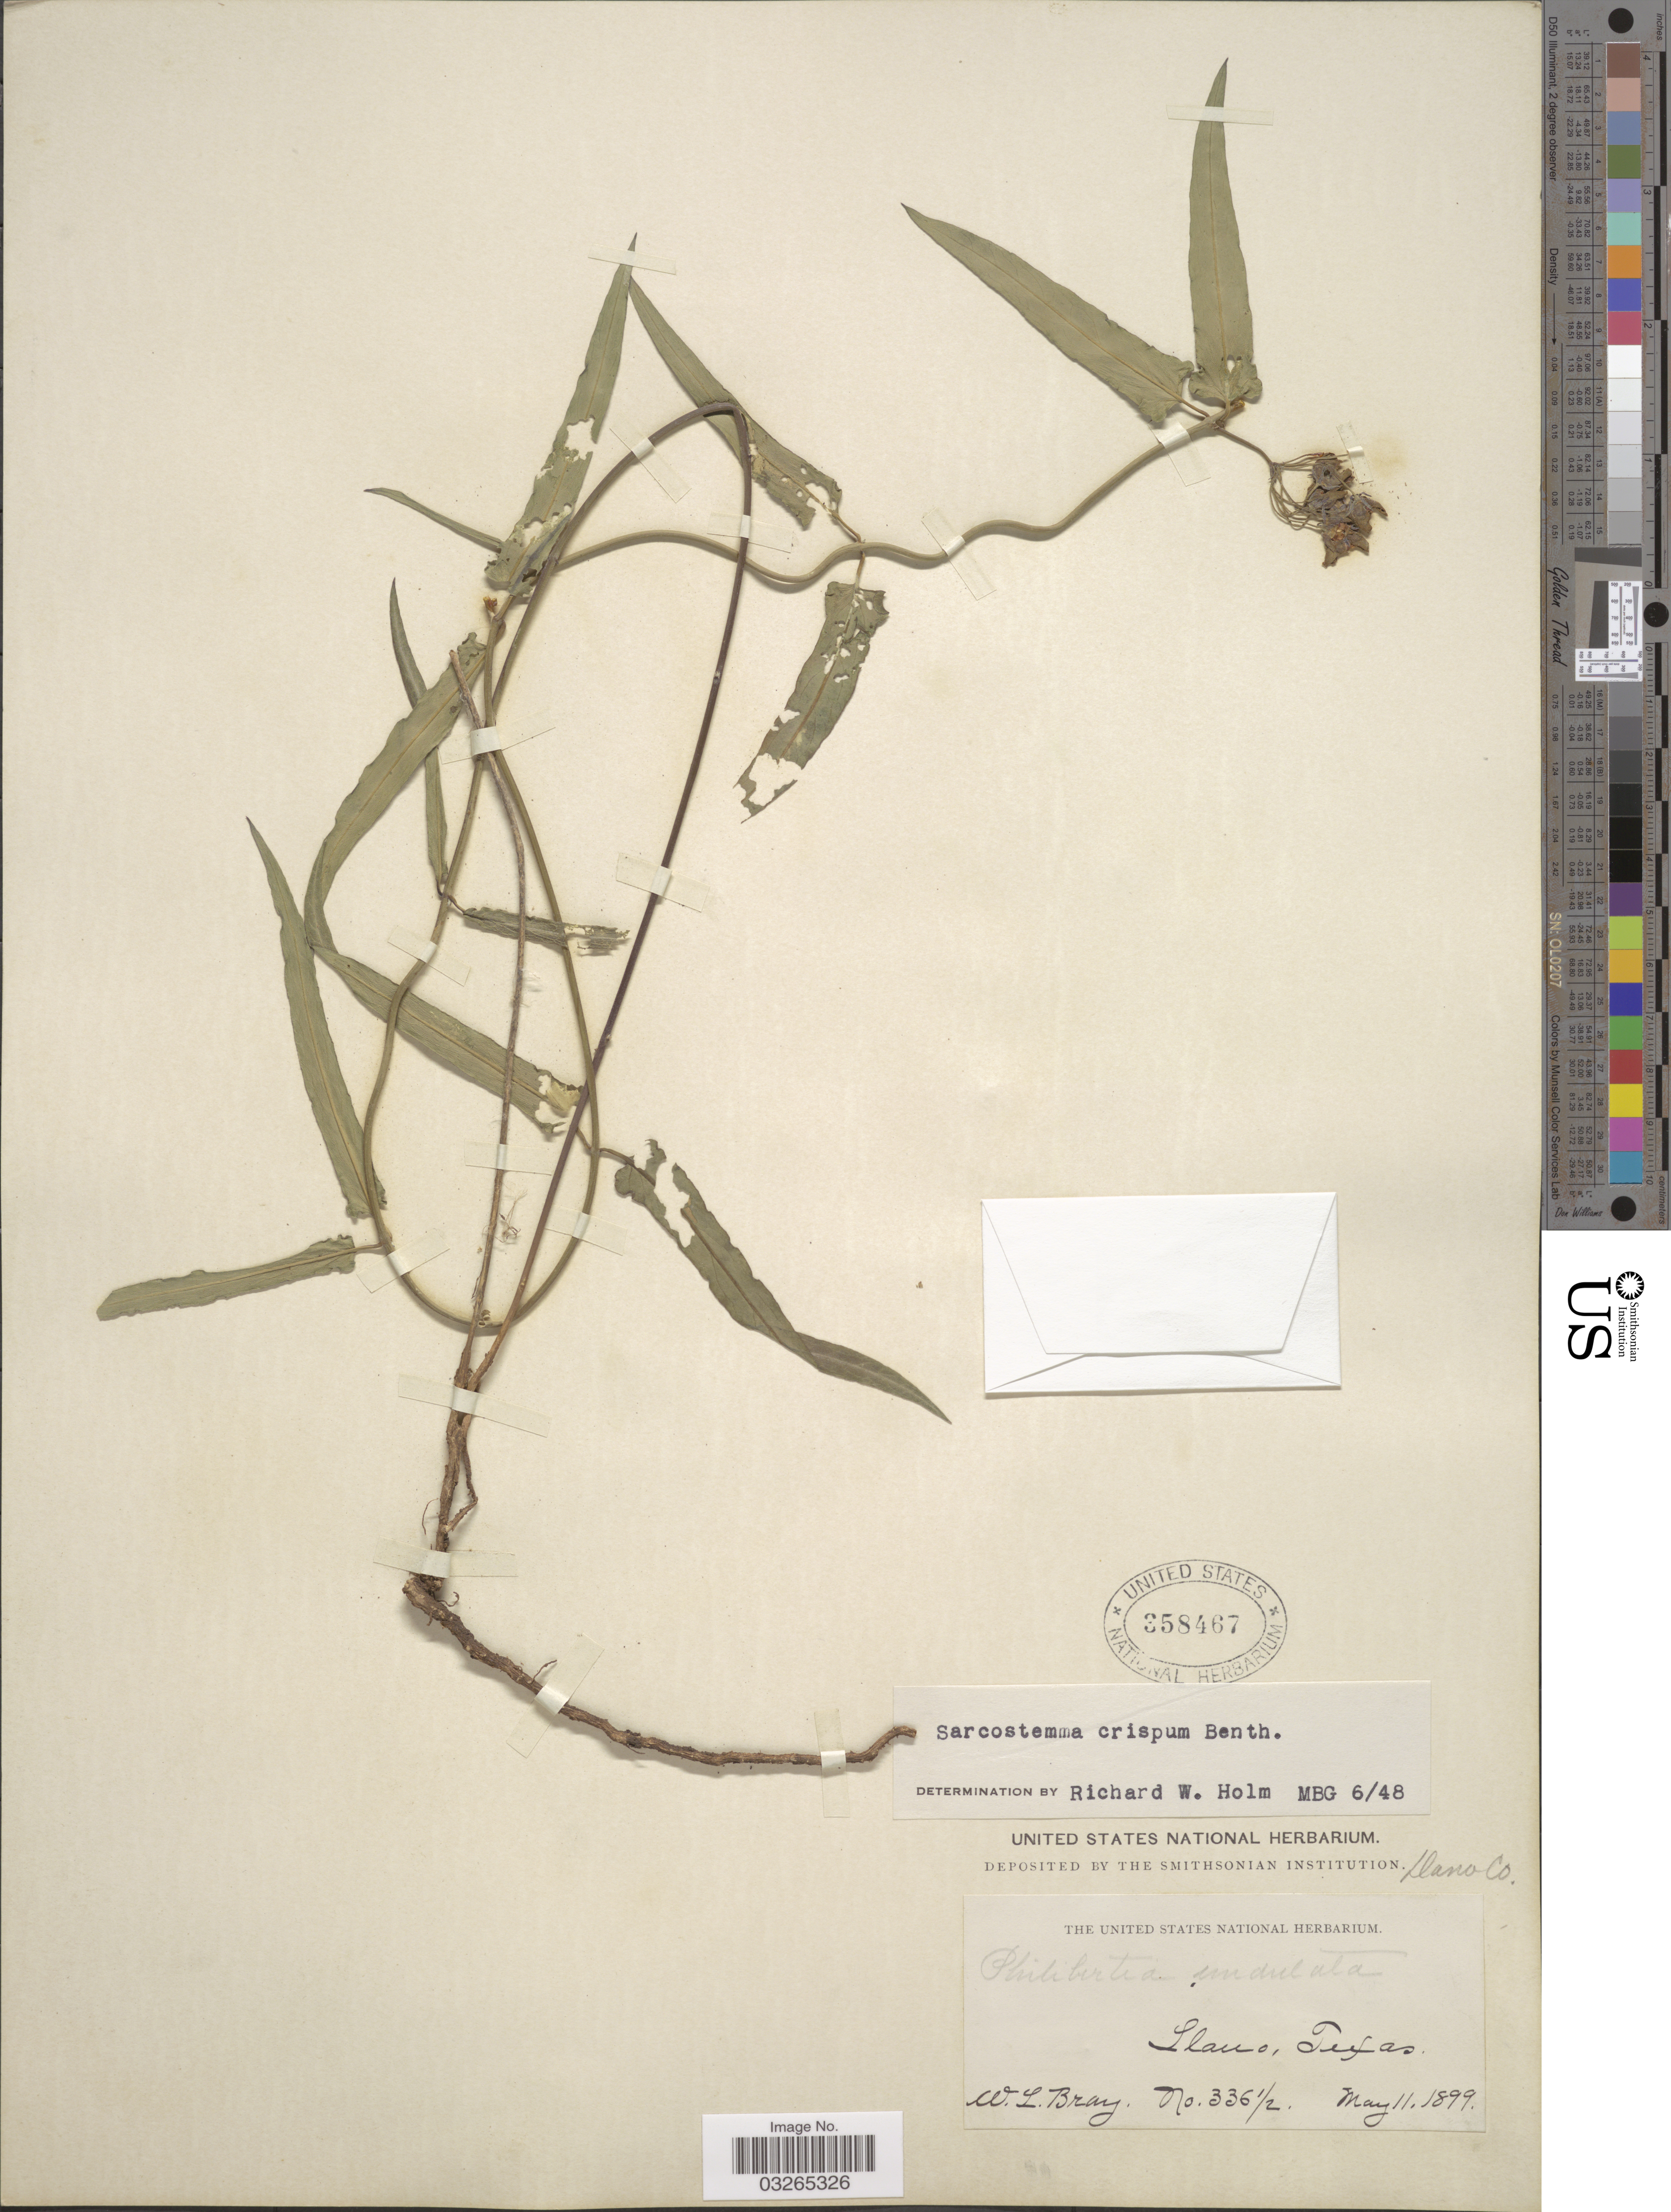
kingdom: Plantae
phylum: Tracheophyta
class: Magnoliopsida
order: Gentianales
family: Apocynaceae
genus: Sarcostemma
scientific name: Sarcostemma crispum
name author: Benth.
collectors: W. L. Bray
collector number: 366½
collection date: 1899-05-11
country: United States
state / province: Texas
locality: Llano. Llano Co.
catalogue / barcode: US 358467